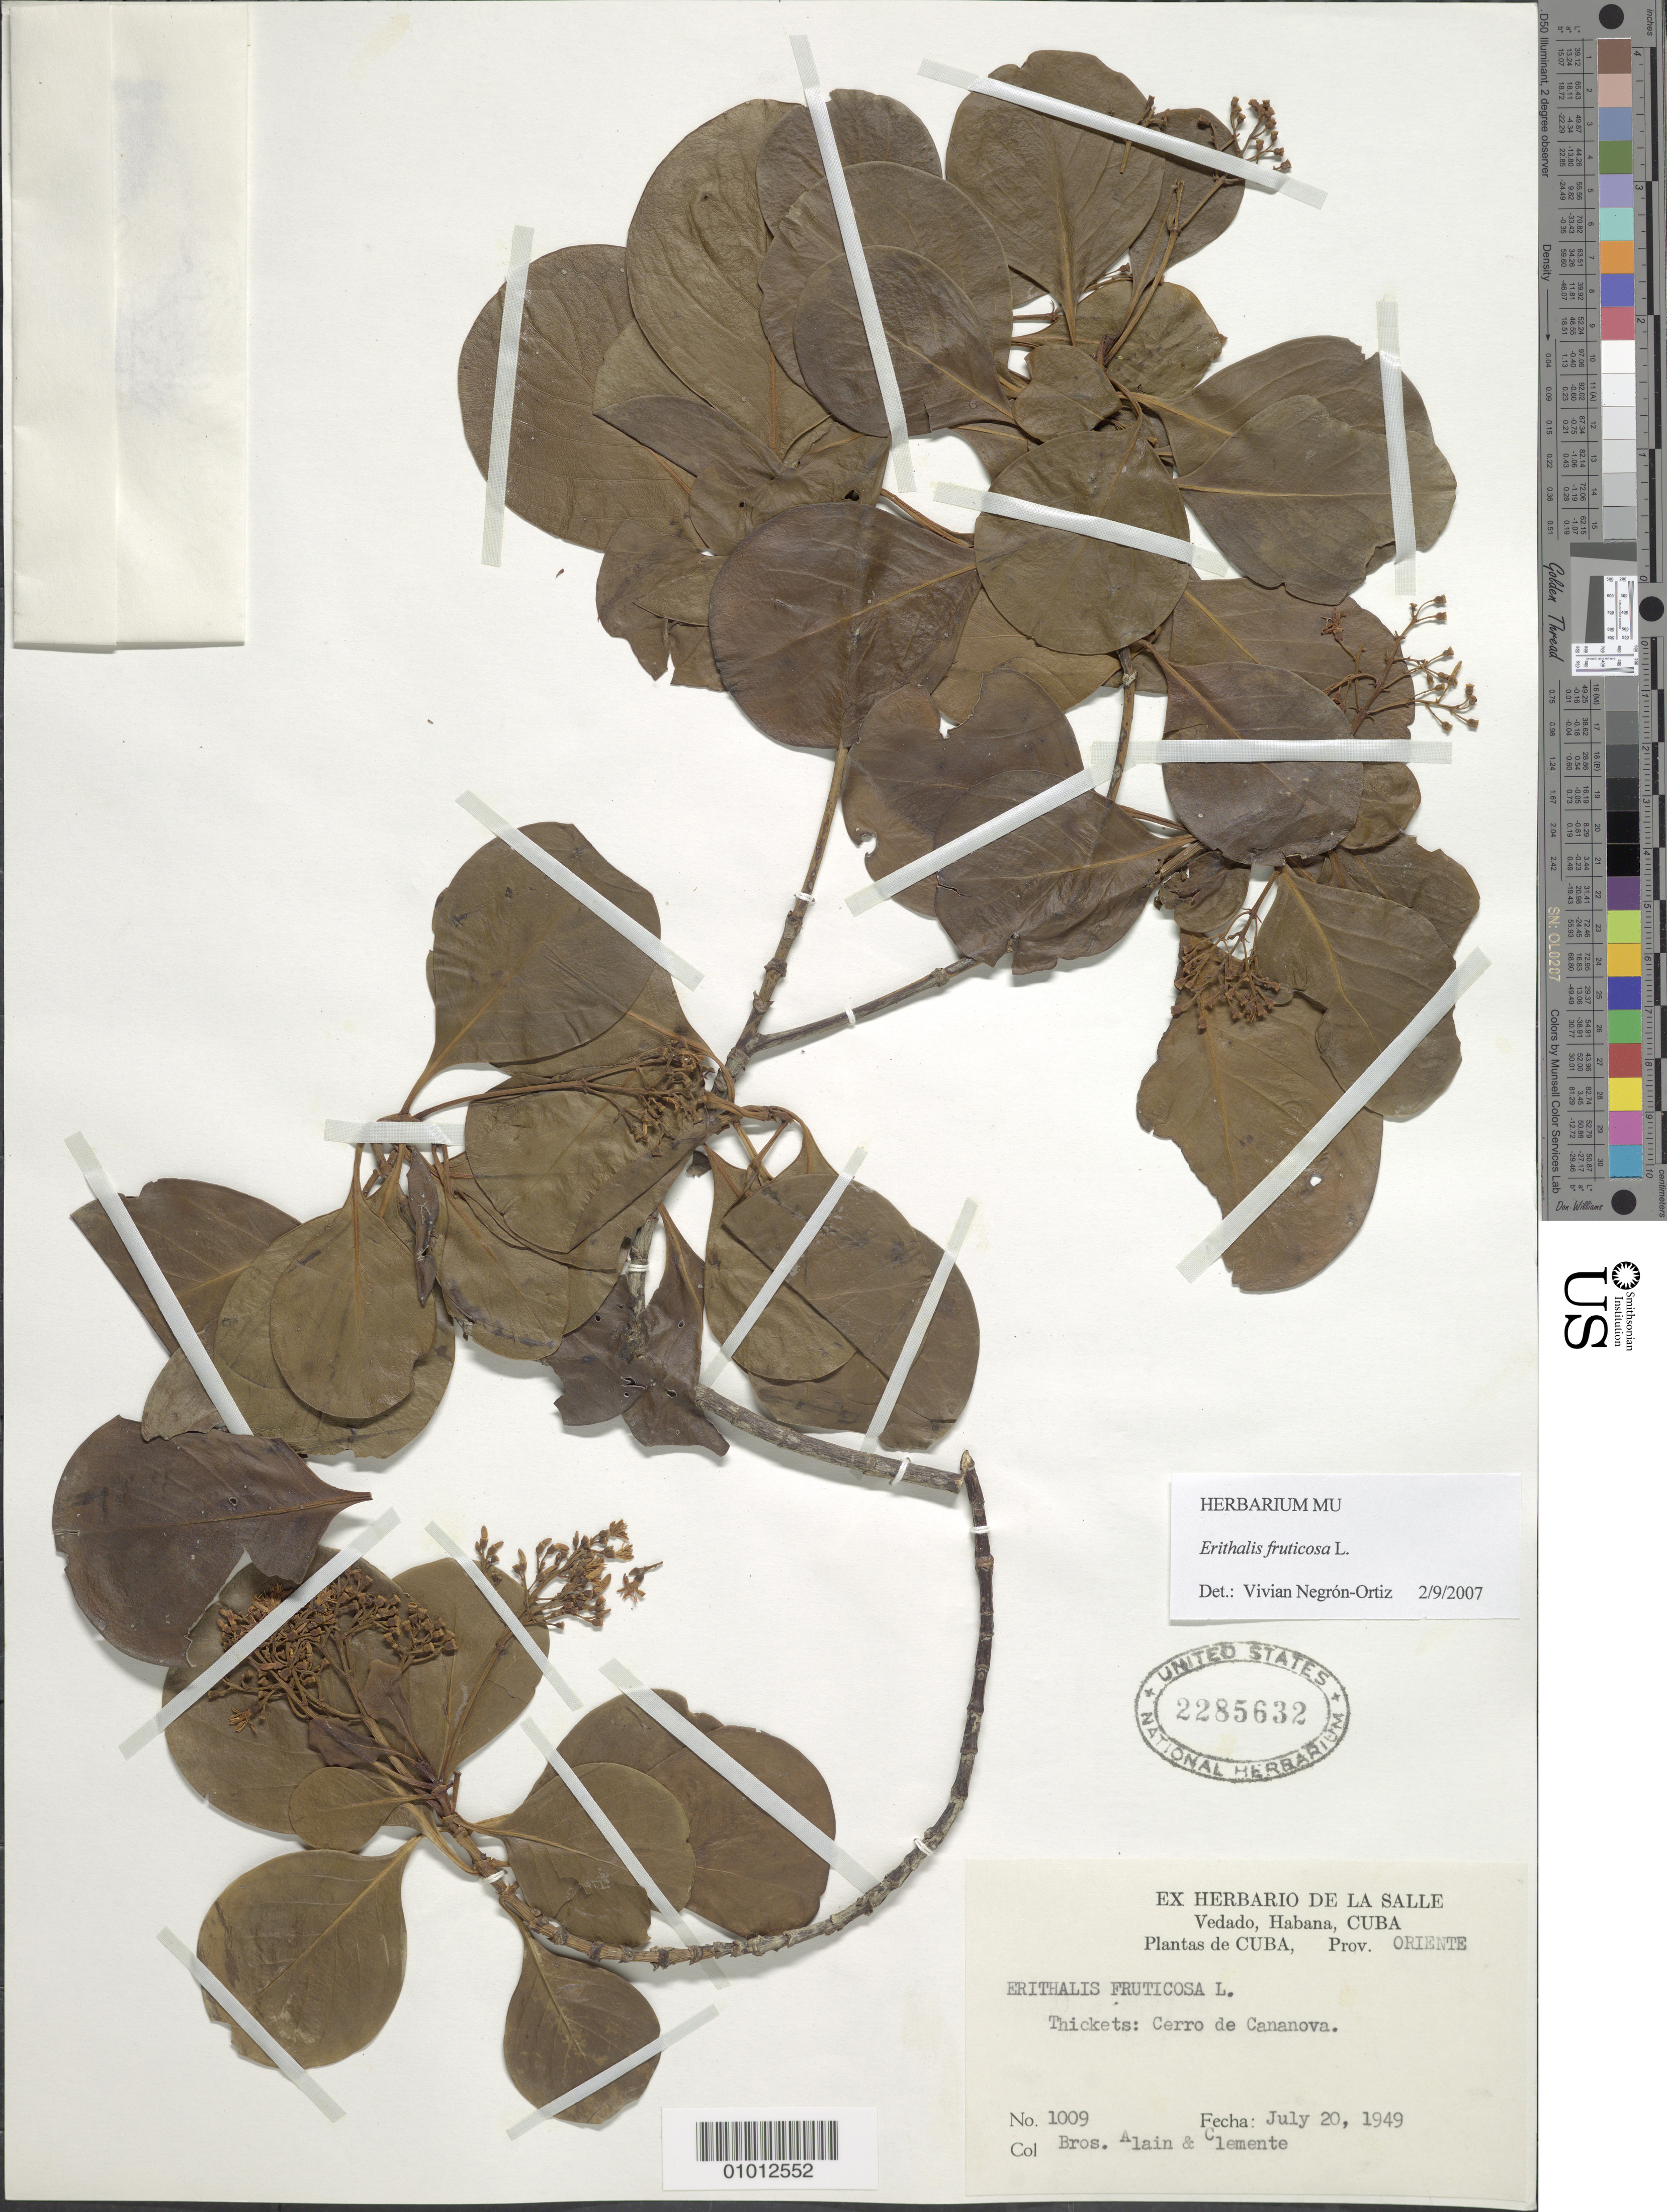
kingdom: Plantae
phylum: Tracheophyta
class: Magnoliopsida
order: Gentianales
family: Rubiaceae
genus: Erithalis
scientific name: Erithalis fruticosa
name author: L.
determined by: Negrón-Ortiz, V.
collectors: A. H. Liogier & Bro. Clemente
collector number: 1009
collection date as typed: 20 Jul 1949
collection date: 1949-07-20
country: Cuba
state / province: Oriente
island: Cuba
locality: Cerro ce Cananova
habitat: Thickets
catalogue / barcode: US 2285632